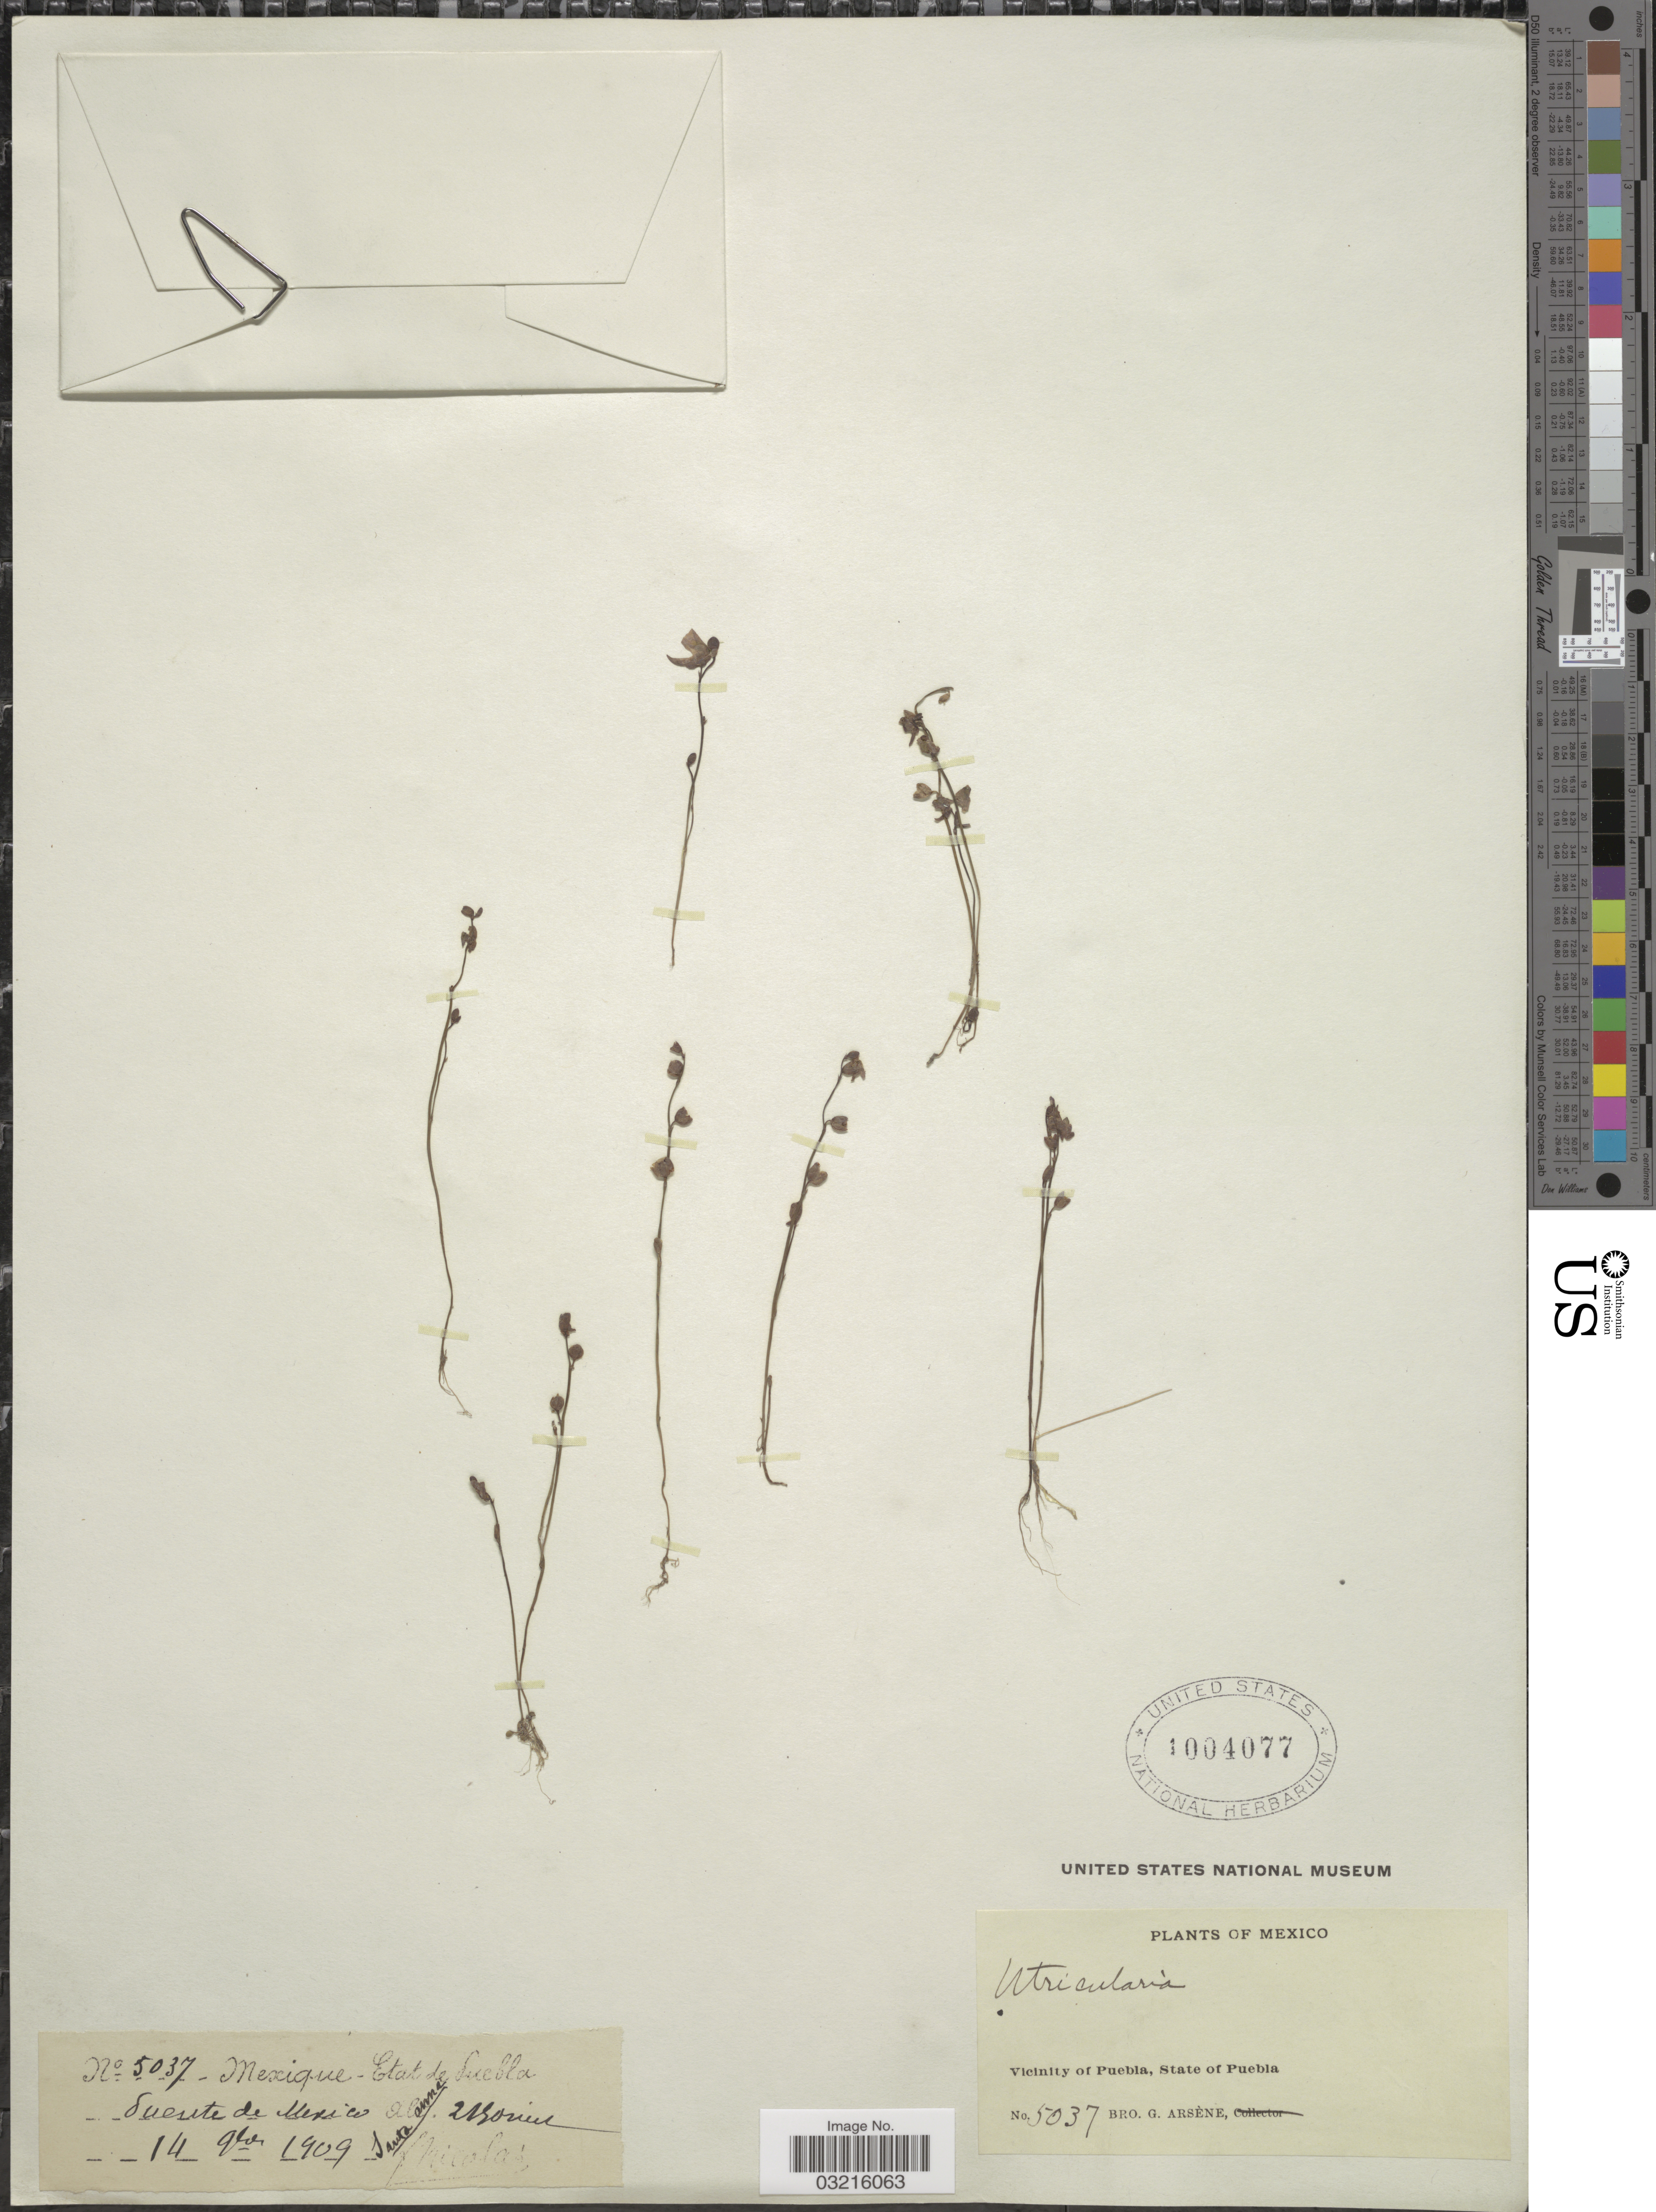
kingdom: Plantae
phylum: Tracheophyta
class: Magnoliopsida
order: Lamiales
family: Lentibulariaceae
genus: Utricularia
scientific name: Utricularia sp.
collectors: Bro. G. Arsène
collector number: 5037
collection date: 1909-04-14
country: Mexico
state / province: Puebla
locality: Vicinity of Puebla.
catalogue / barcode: US 1004077